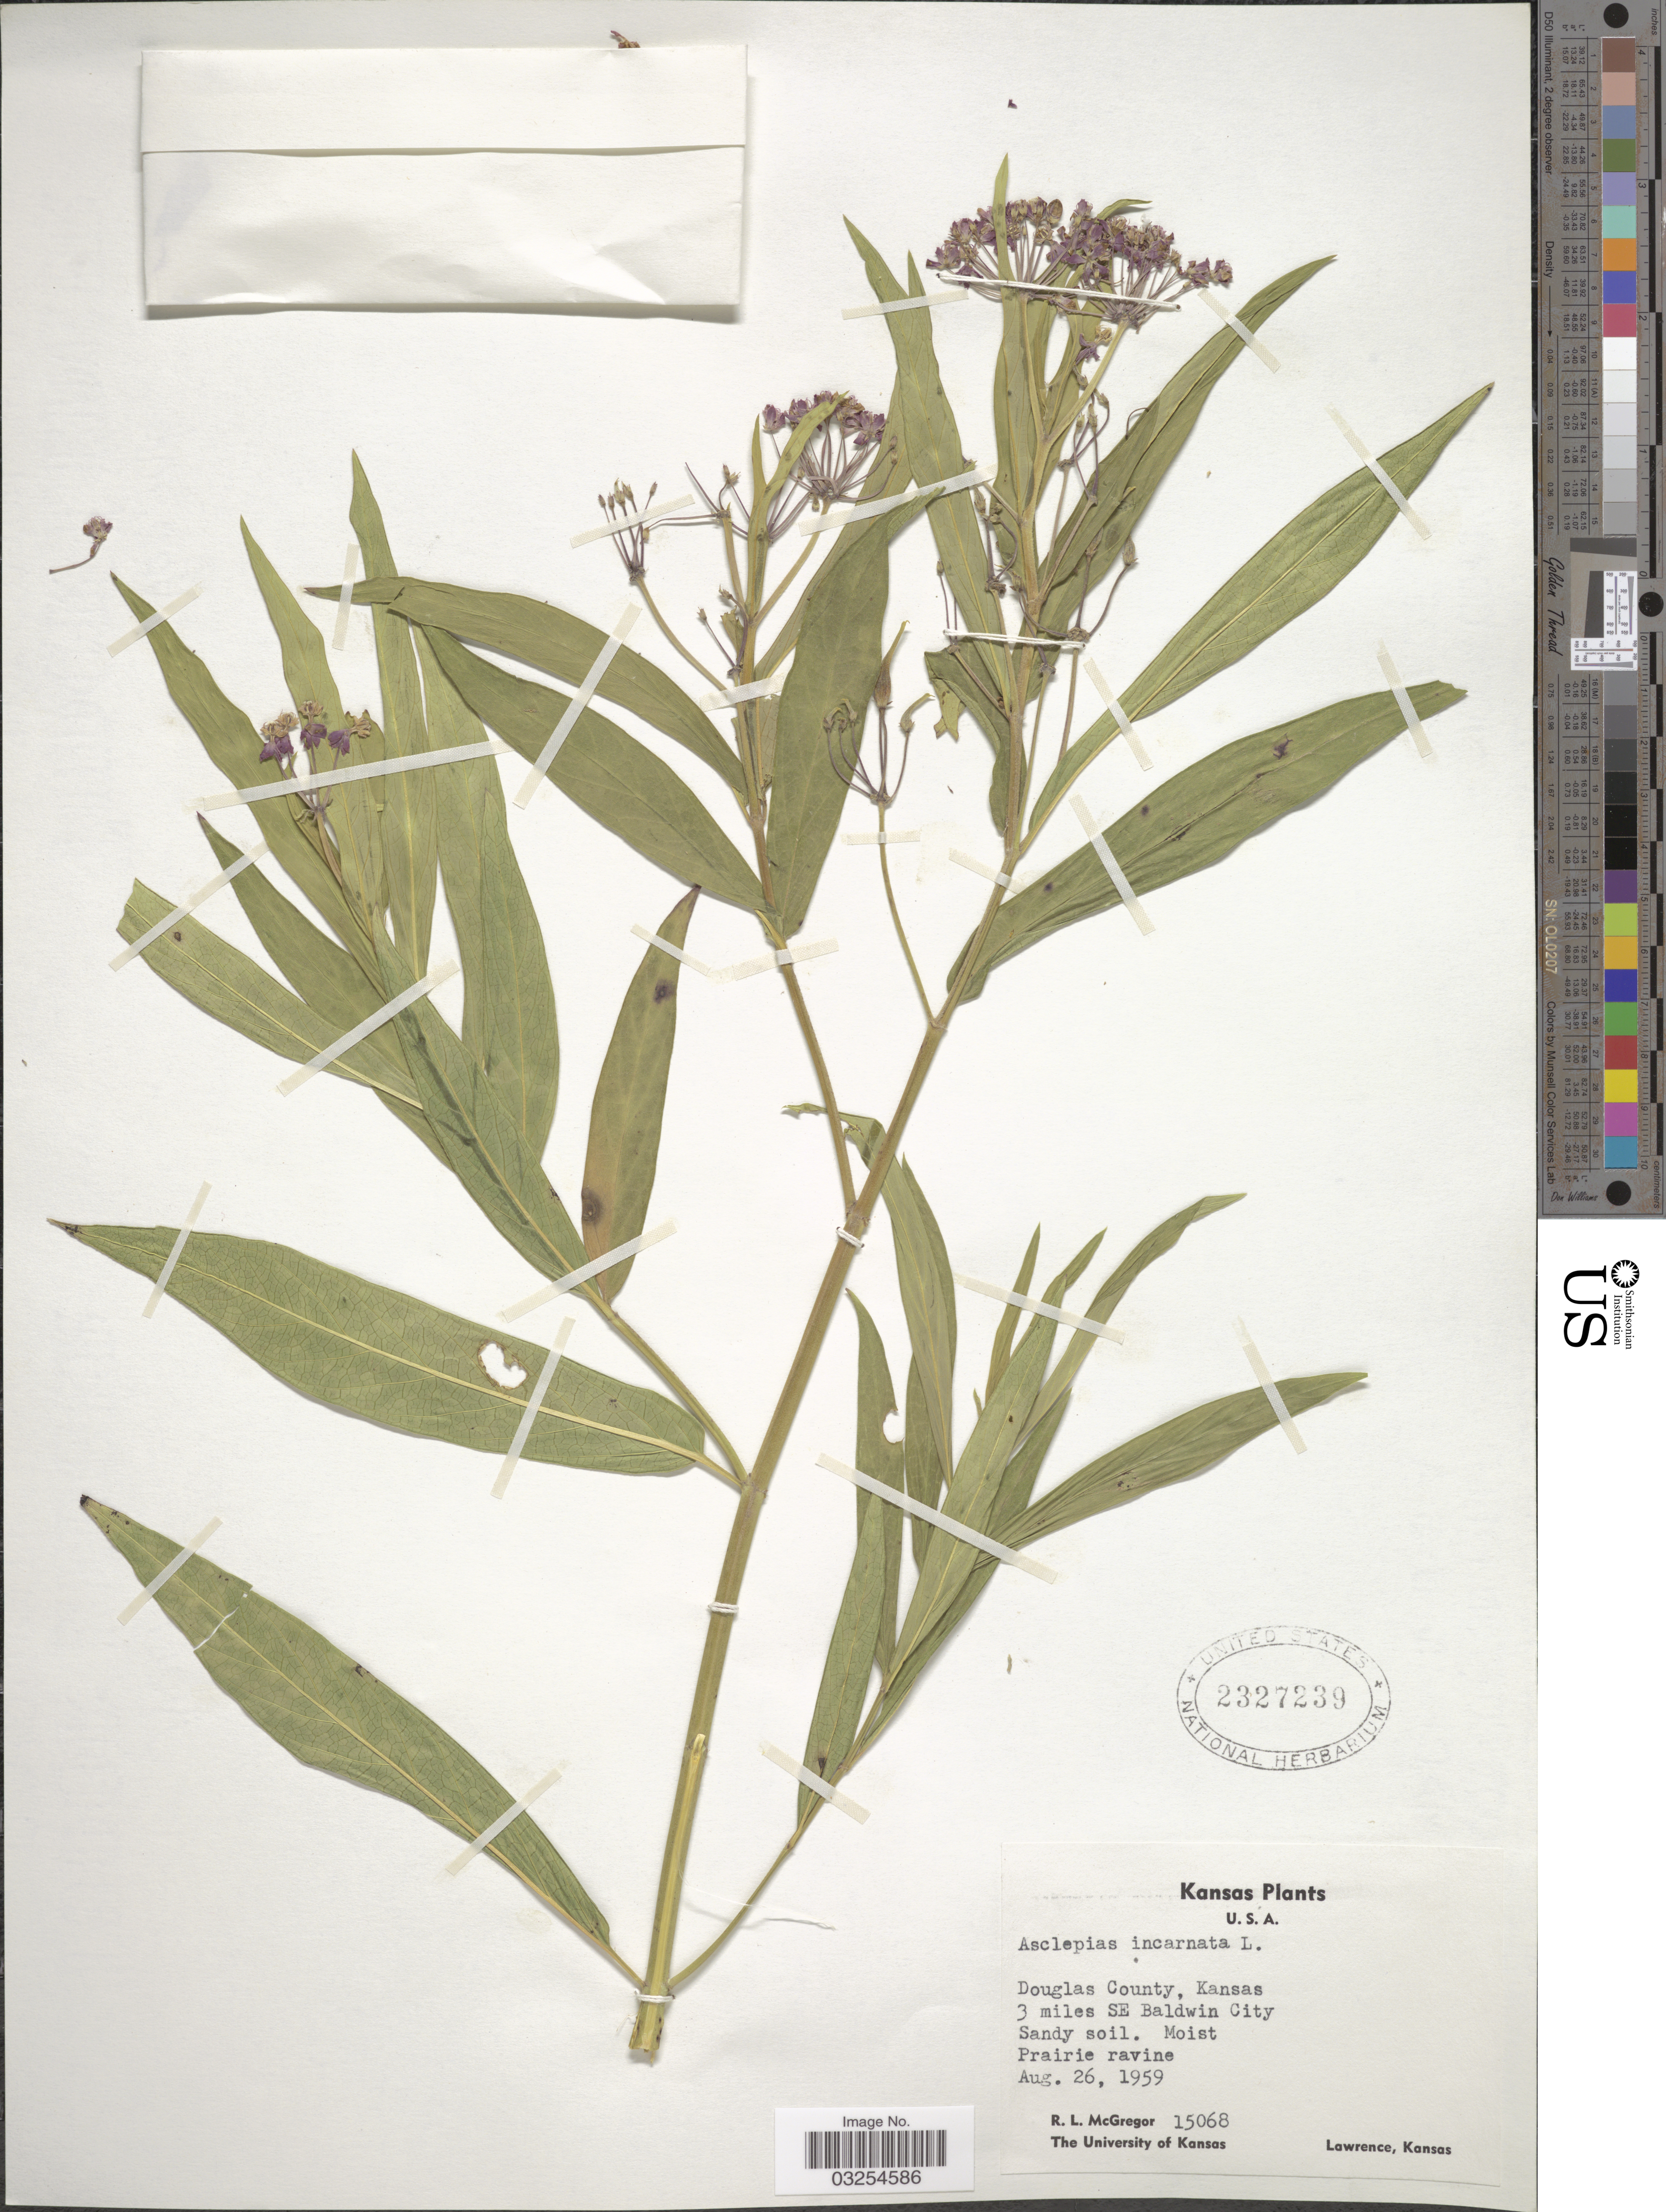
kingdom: Plantae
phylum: Tracheophyta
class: Magnoliopsida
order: Gentianales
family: Apocynaceae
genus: Asclepias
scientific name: Asclepias incarnata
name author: L.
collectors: R. McGregor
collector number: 15068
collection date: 1959-08-26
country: United States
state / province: Kansas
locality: Douglas County, 3 miles SE Baldwin City.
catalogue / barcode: US 2327239